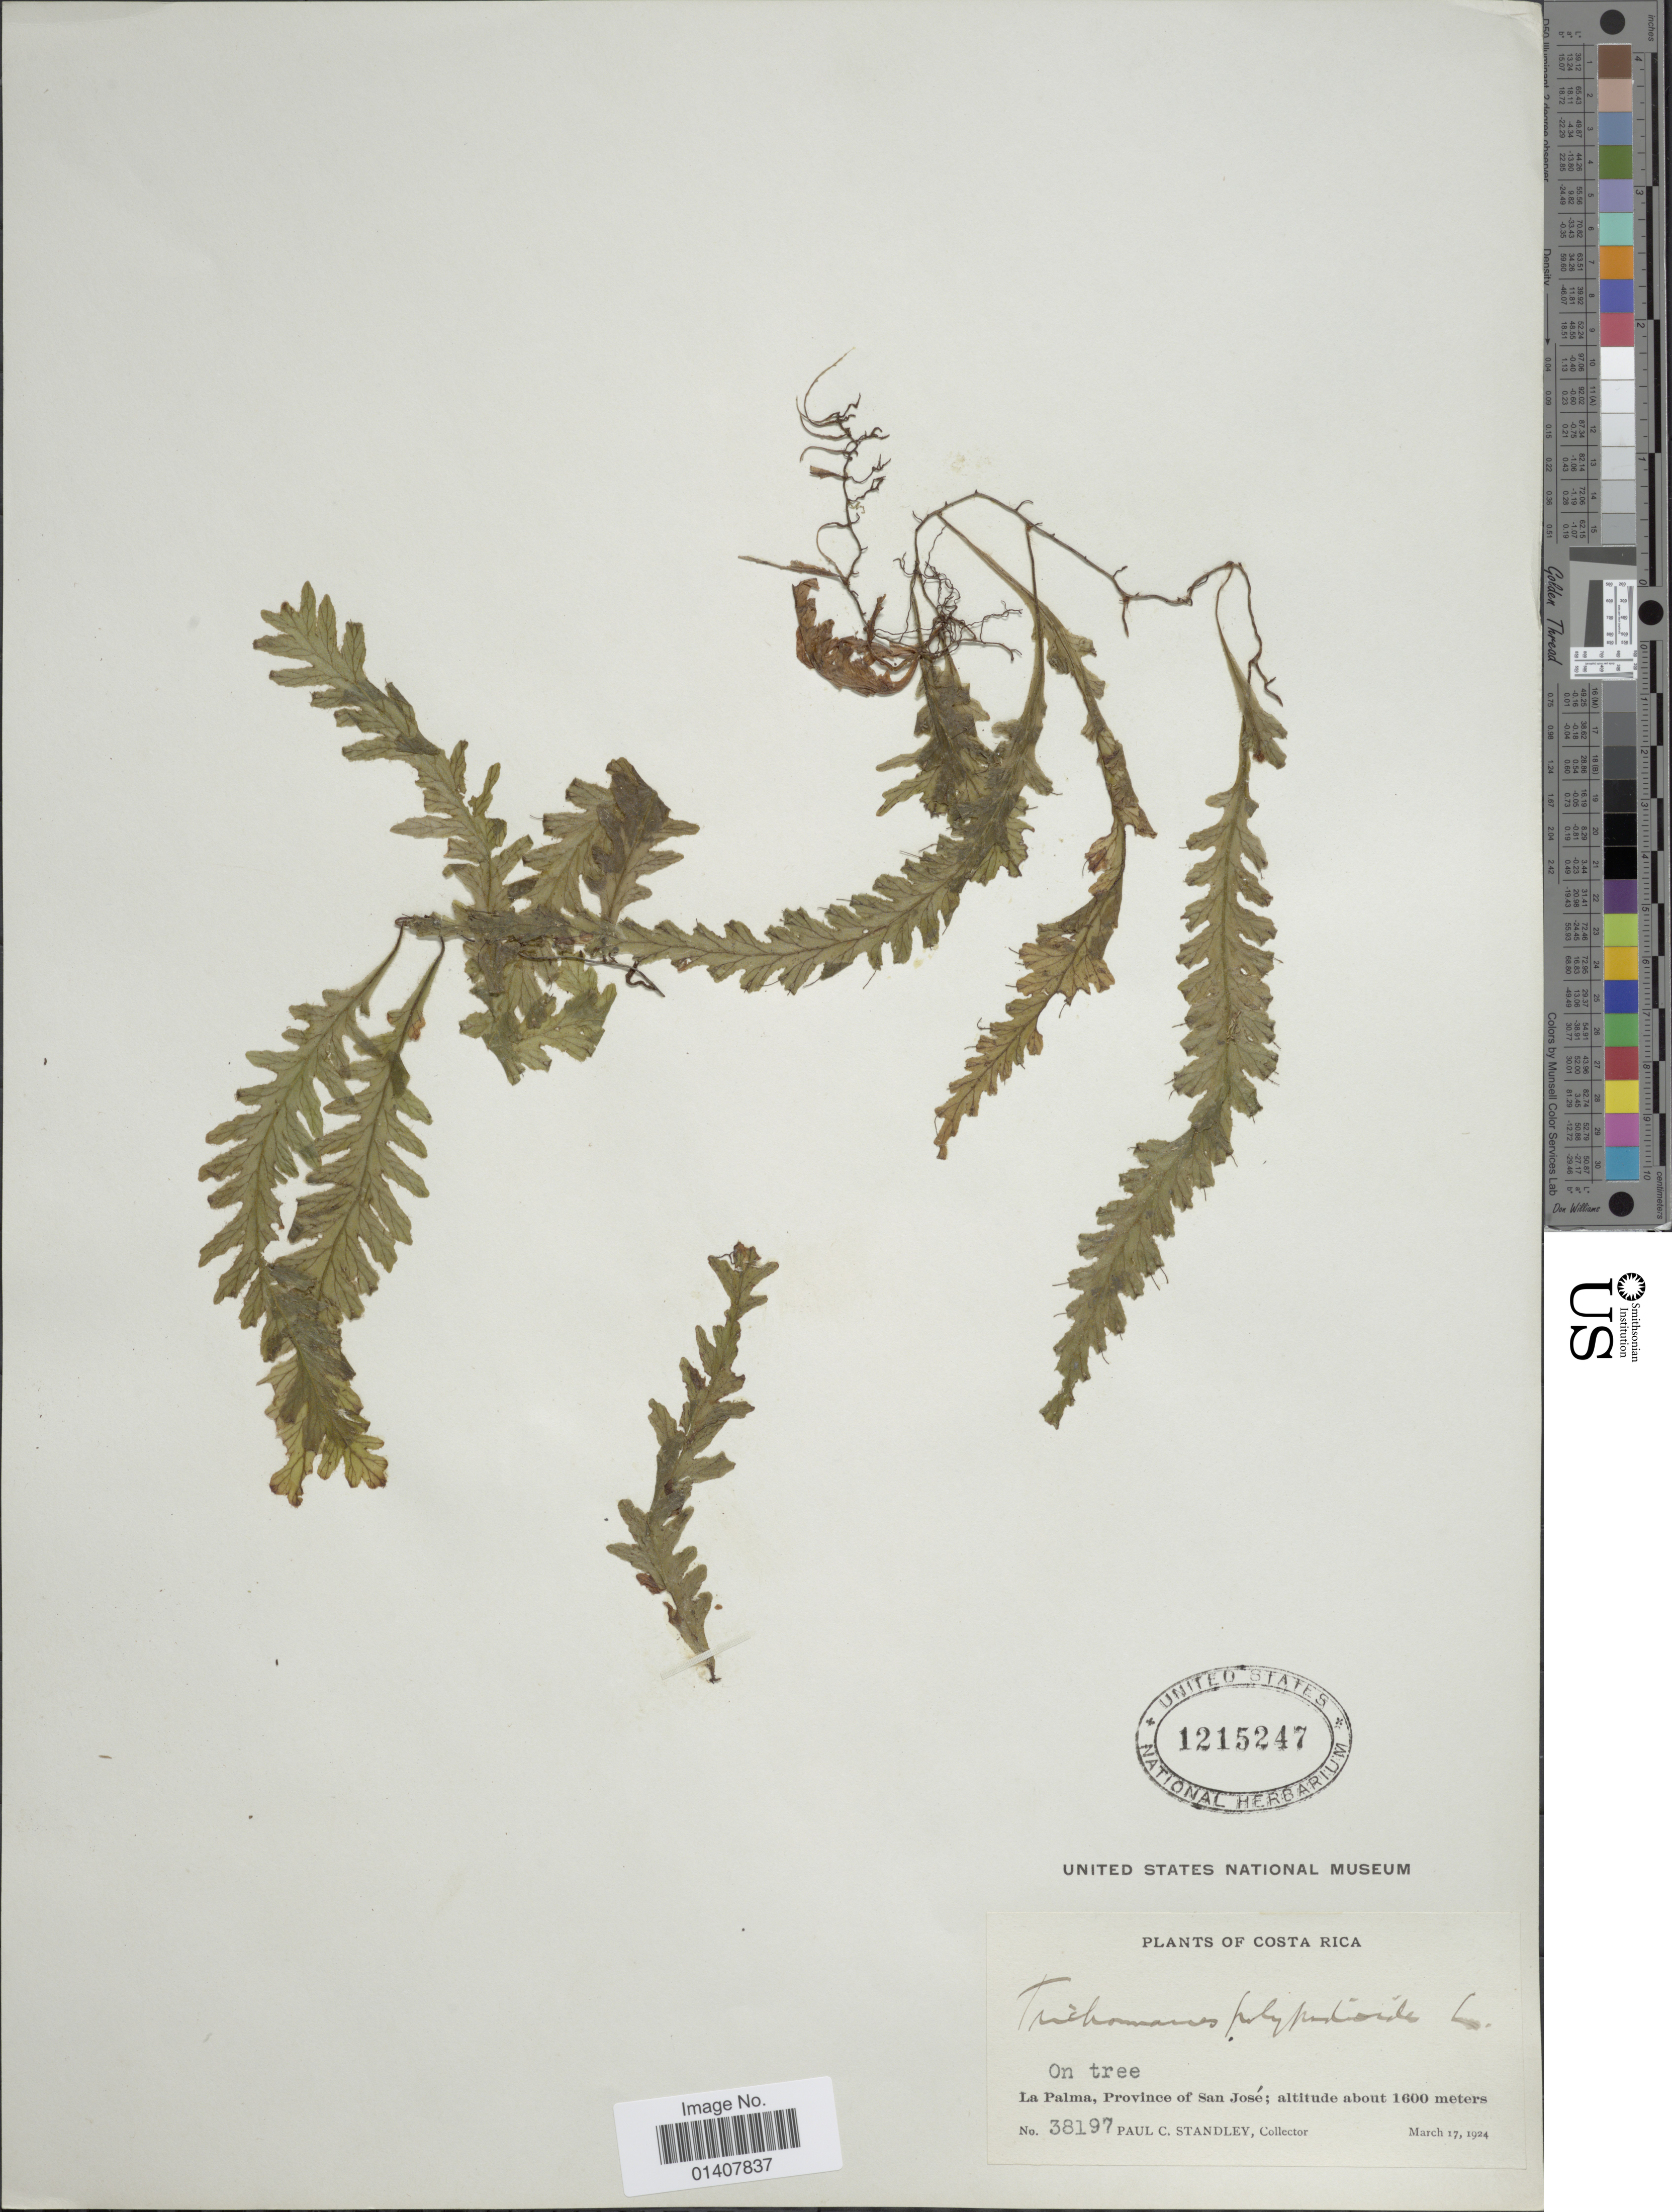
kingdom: Plantae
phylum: Tracheophyta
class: Polypodiopsida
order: Hymenophyllales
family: Hymenophyllaceae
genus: Trichomanes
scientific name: Trichomanes polypodioides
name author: L.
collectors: P. C. Standley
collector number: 38197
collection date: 1924-03-17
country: Costa Rica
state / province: San José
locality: La Palma, province of San José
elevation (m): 1600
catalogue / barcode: US 1215247